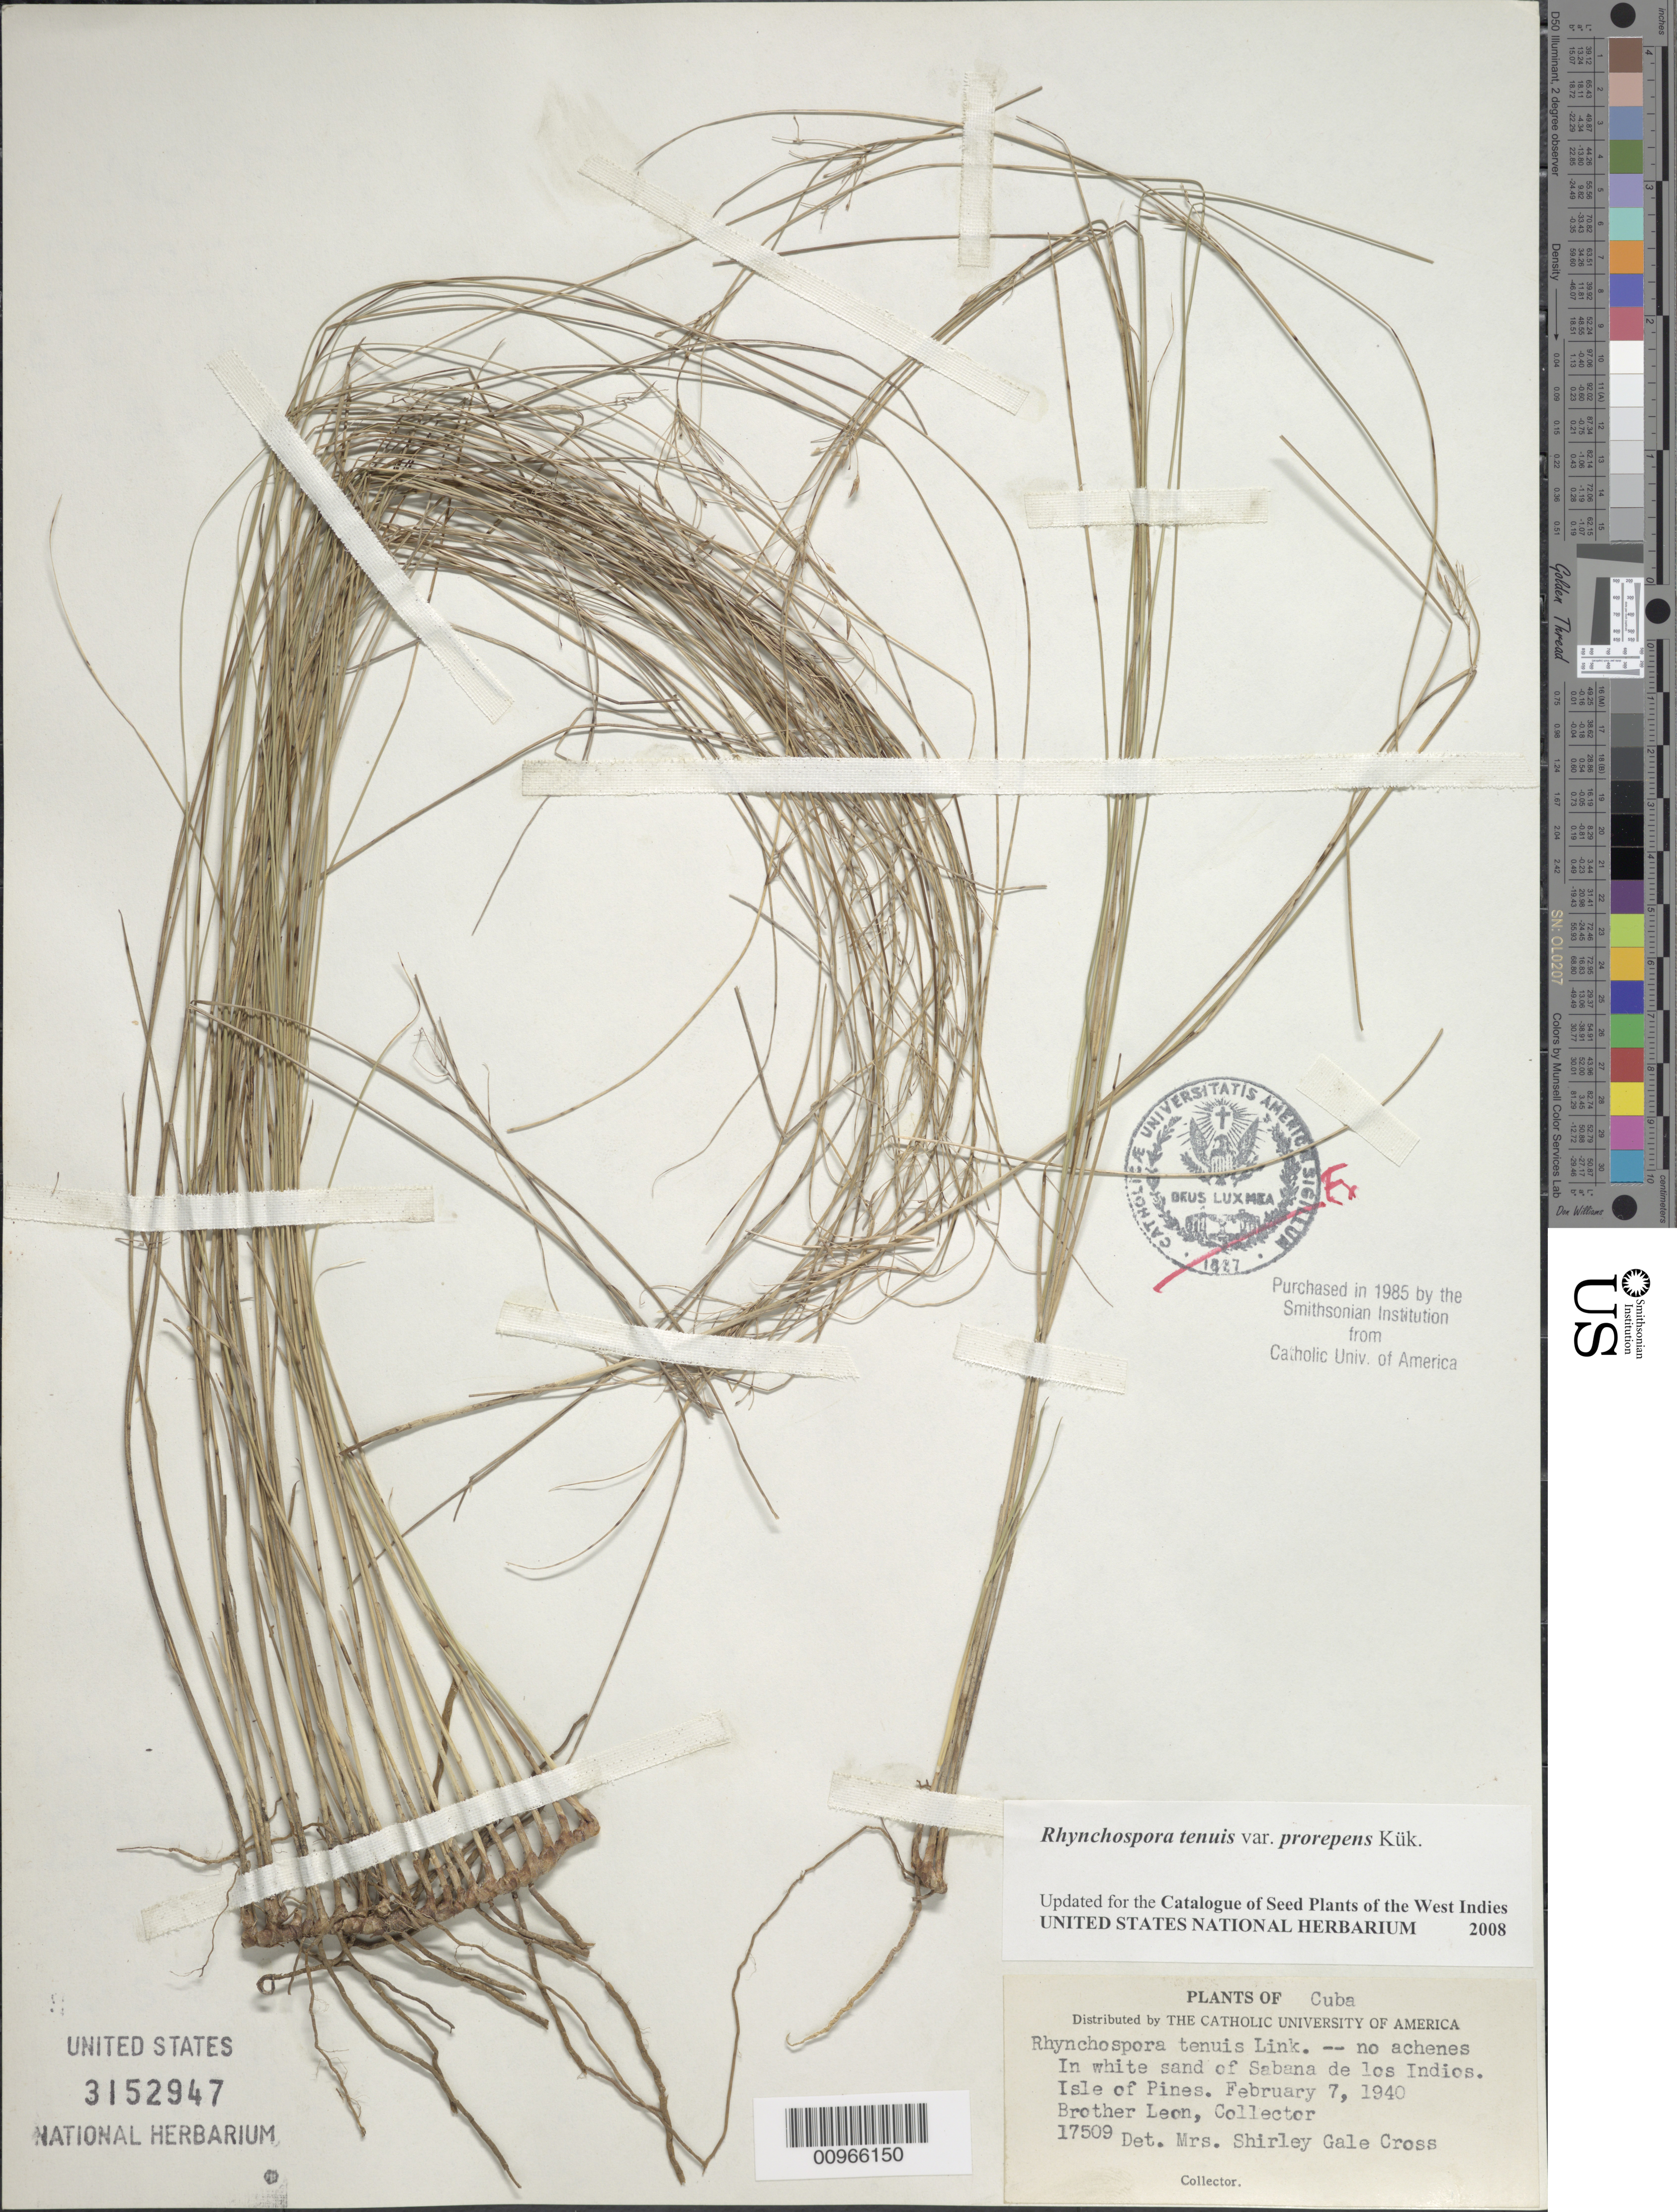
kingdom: Plantae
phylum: Tracheophyta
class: Liliopsida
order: Poales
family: Cyperaceae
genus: Rhynchospora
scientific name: Rhynchospora tenuis var. prorepens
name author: Kük.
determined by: Strong, M. T., (US), Smithsonian Institution - National Museum of Natural History (UNITED STATES)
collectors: Bro. León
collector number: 17509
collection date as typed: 07 Feb 1940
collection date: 1940-02-07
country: Cuba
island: Isla de la Juventud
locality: Sabana de Los Indios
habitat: In white sand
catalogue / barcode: US 3152947